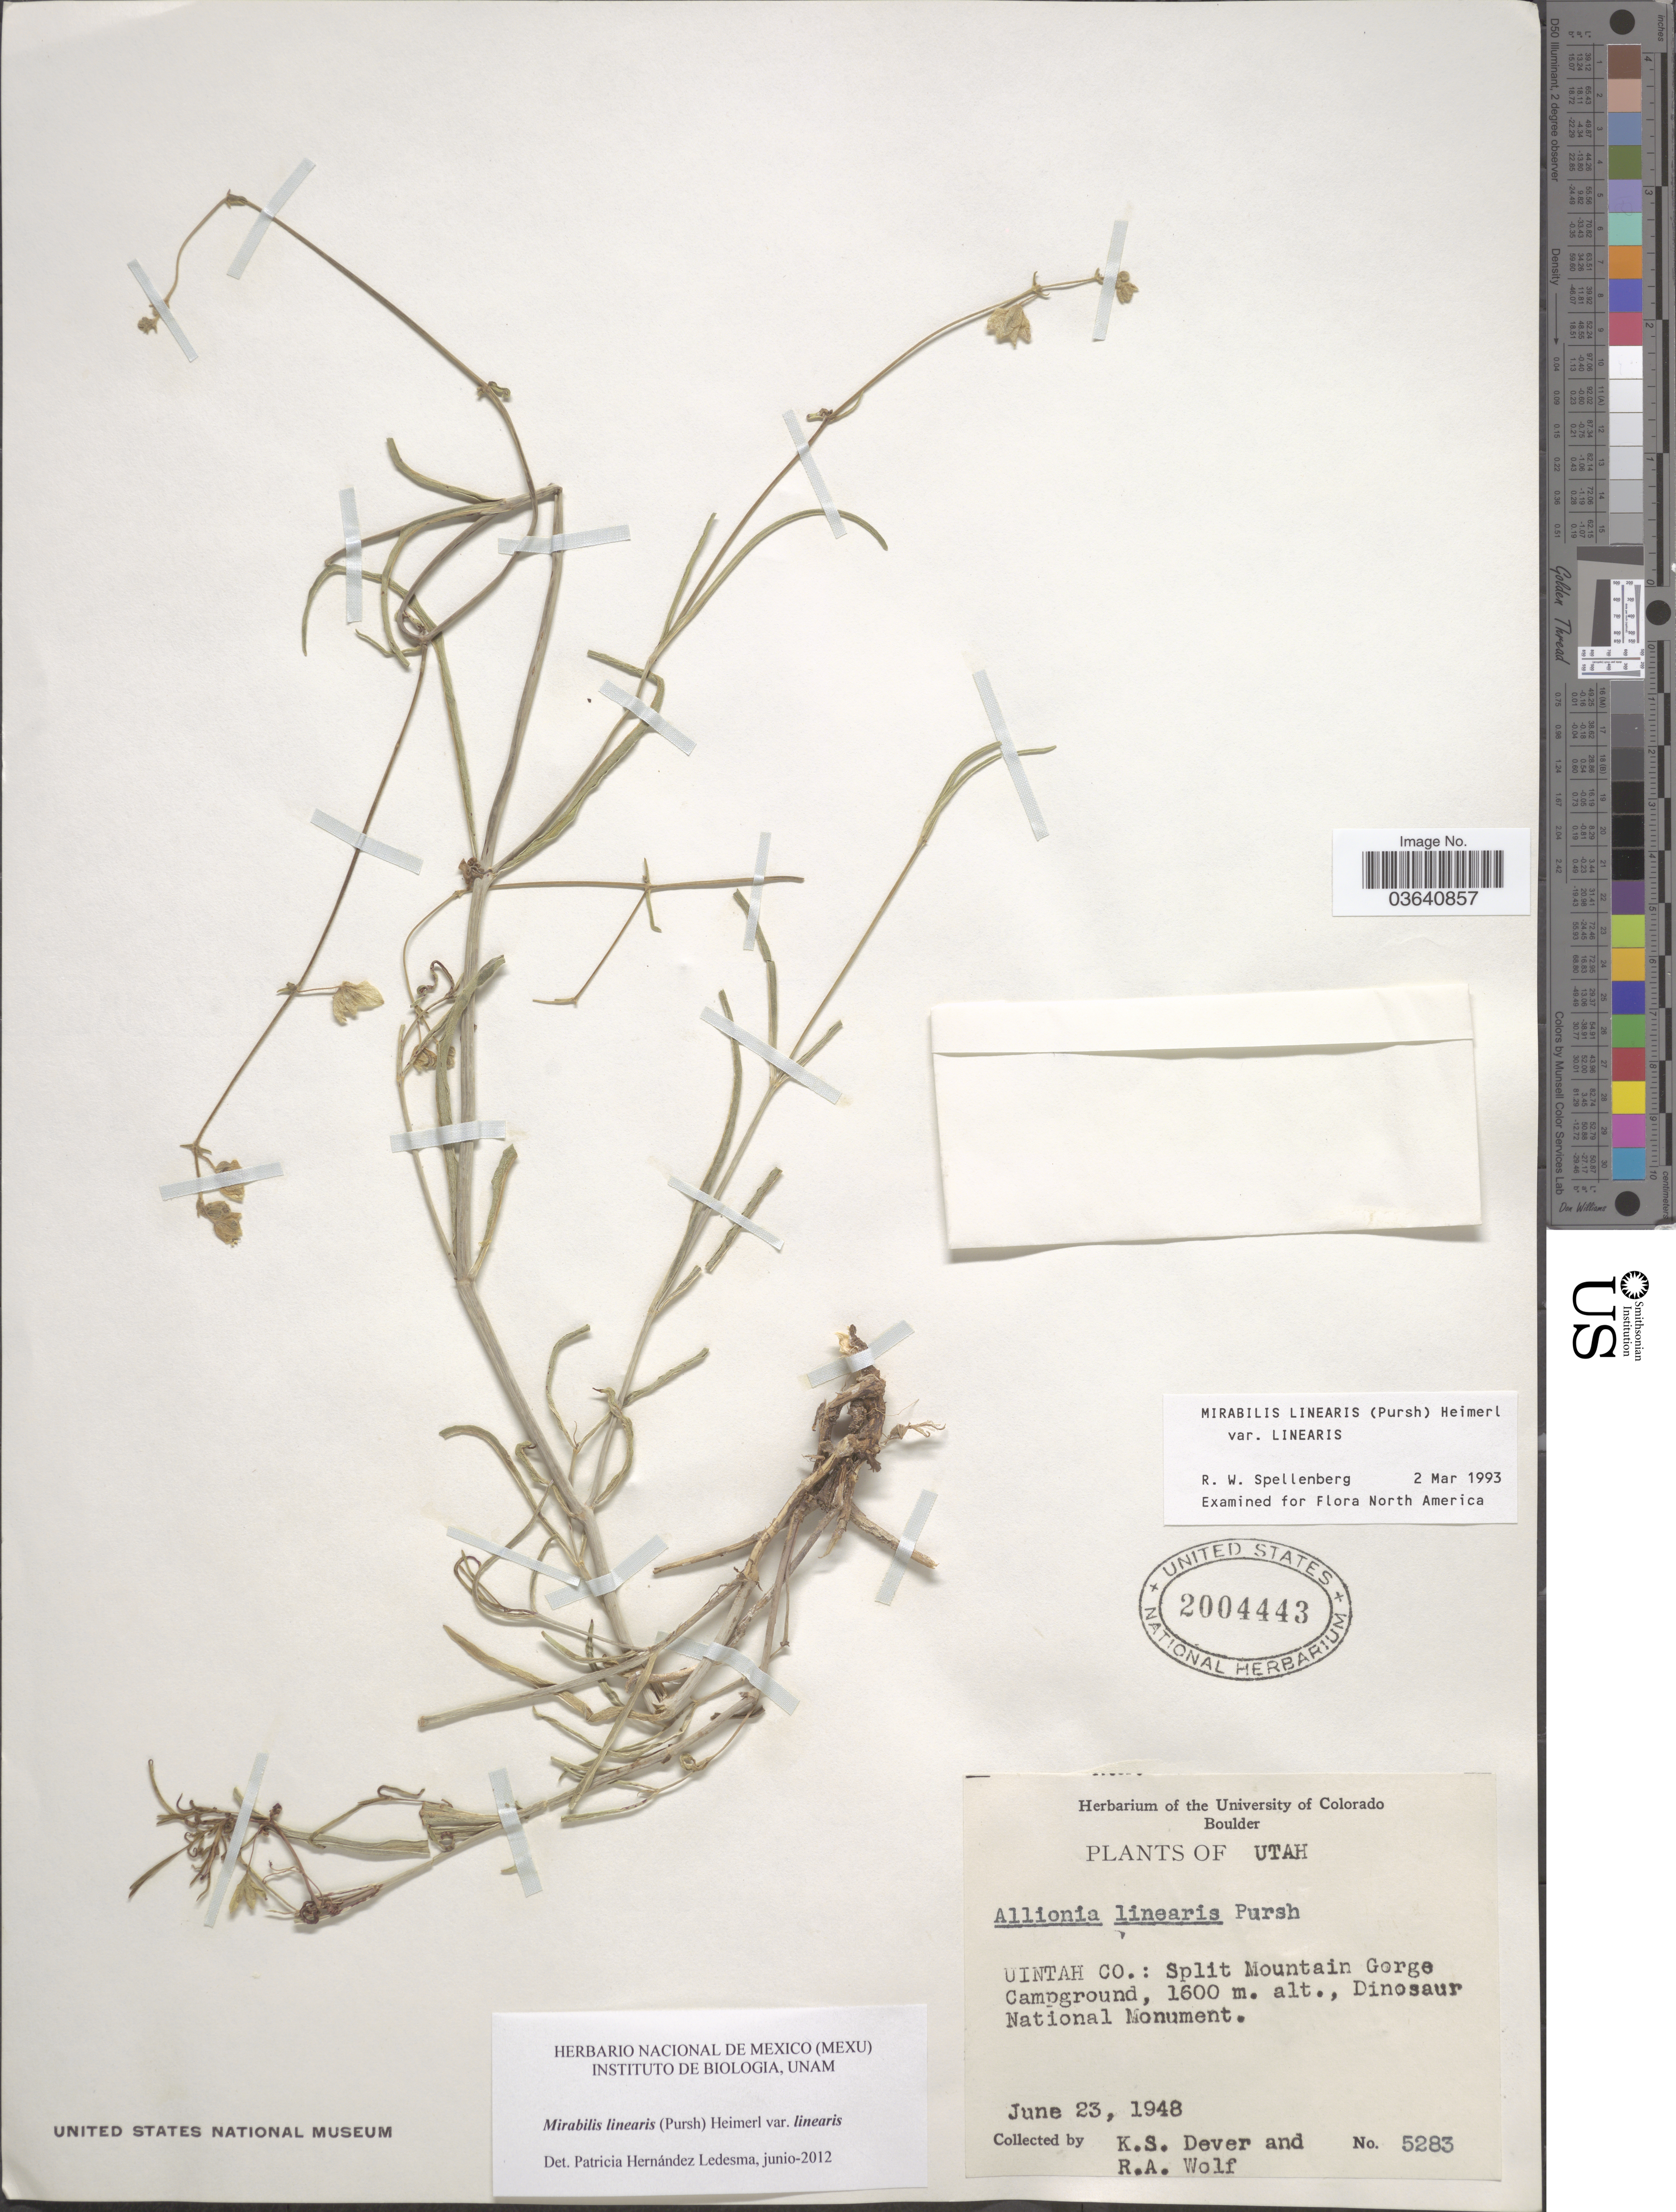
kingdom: Plantae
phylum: Tracheophyta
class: Magnoliopsida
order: Caryophyllales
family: Nyctaginaceae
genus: Mirabilis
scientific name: Mirabilis linearis var. linearis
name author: (Pursh) Heimerl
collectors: K. Dever & R. Wolf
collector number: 5283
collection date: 1948-06-23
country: United States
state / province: Utah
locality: Uintah Co.: Split Mountain Gorge Campground. Dinosaur National Monument.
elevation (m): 1600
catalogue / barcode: US 2004443